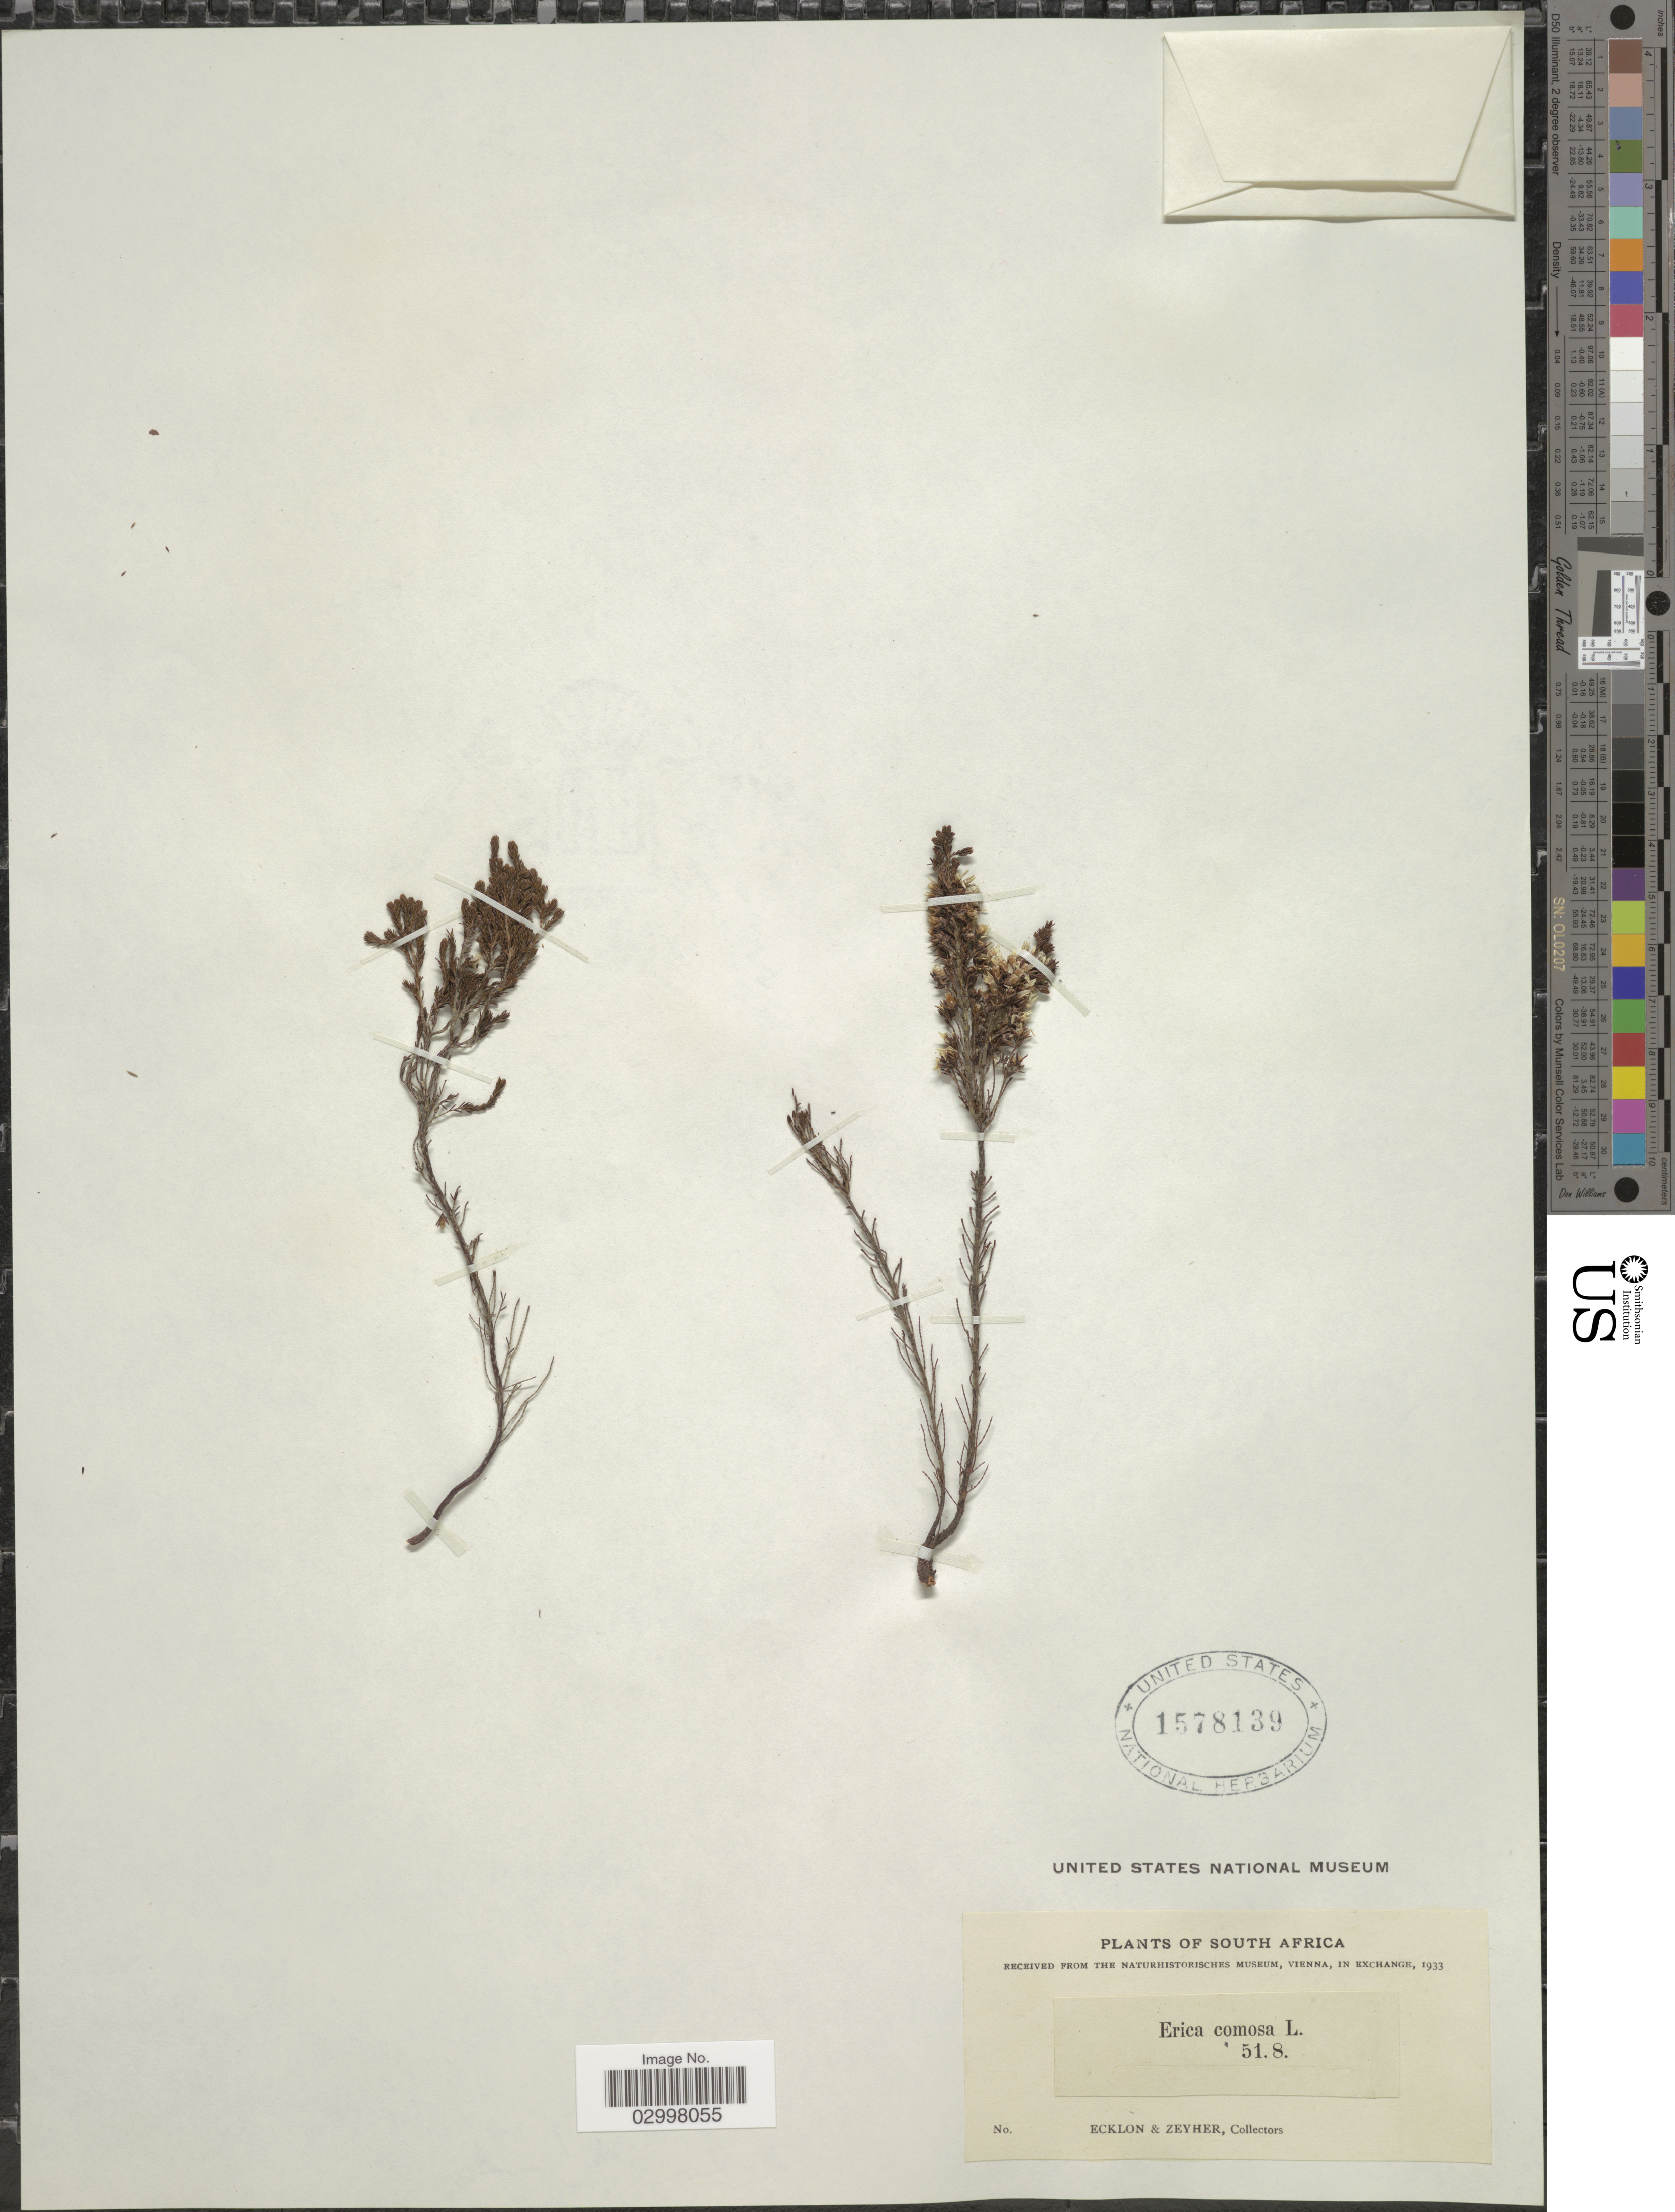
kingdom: Plantae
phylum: Tracheophyta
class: Magnoliopsida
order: Ericales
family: Ericaceae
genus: Erica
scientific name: Erica comosa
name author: L.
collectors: -. Ecklon & -. Zeyher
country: South Africa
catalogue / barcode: US 1578139